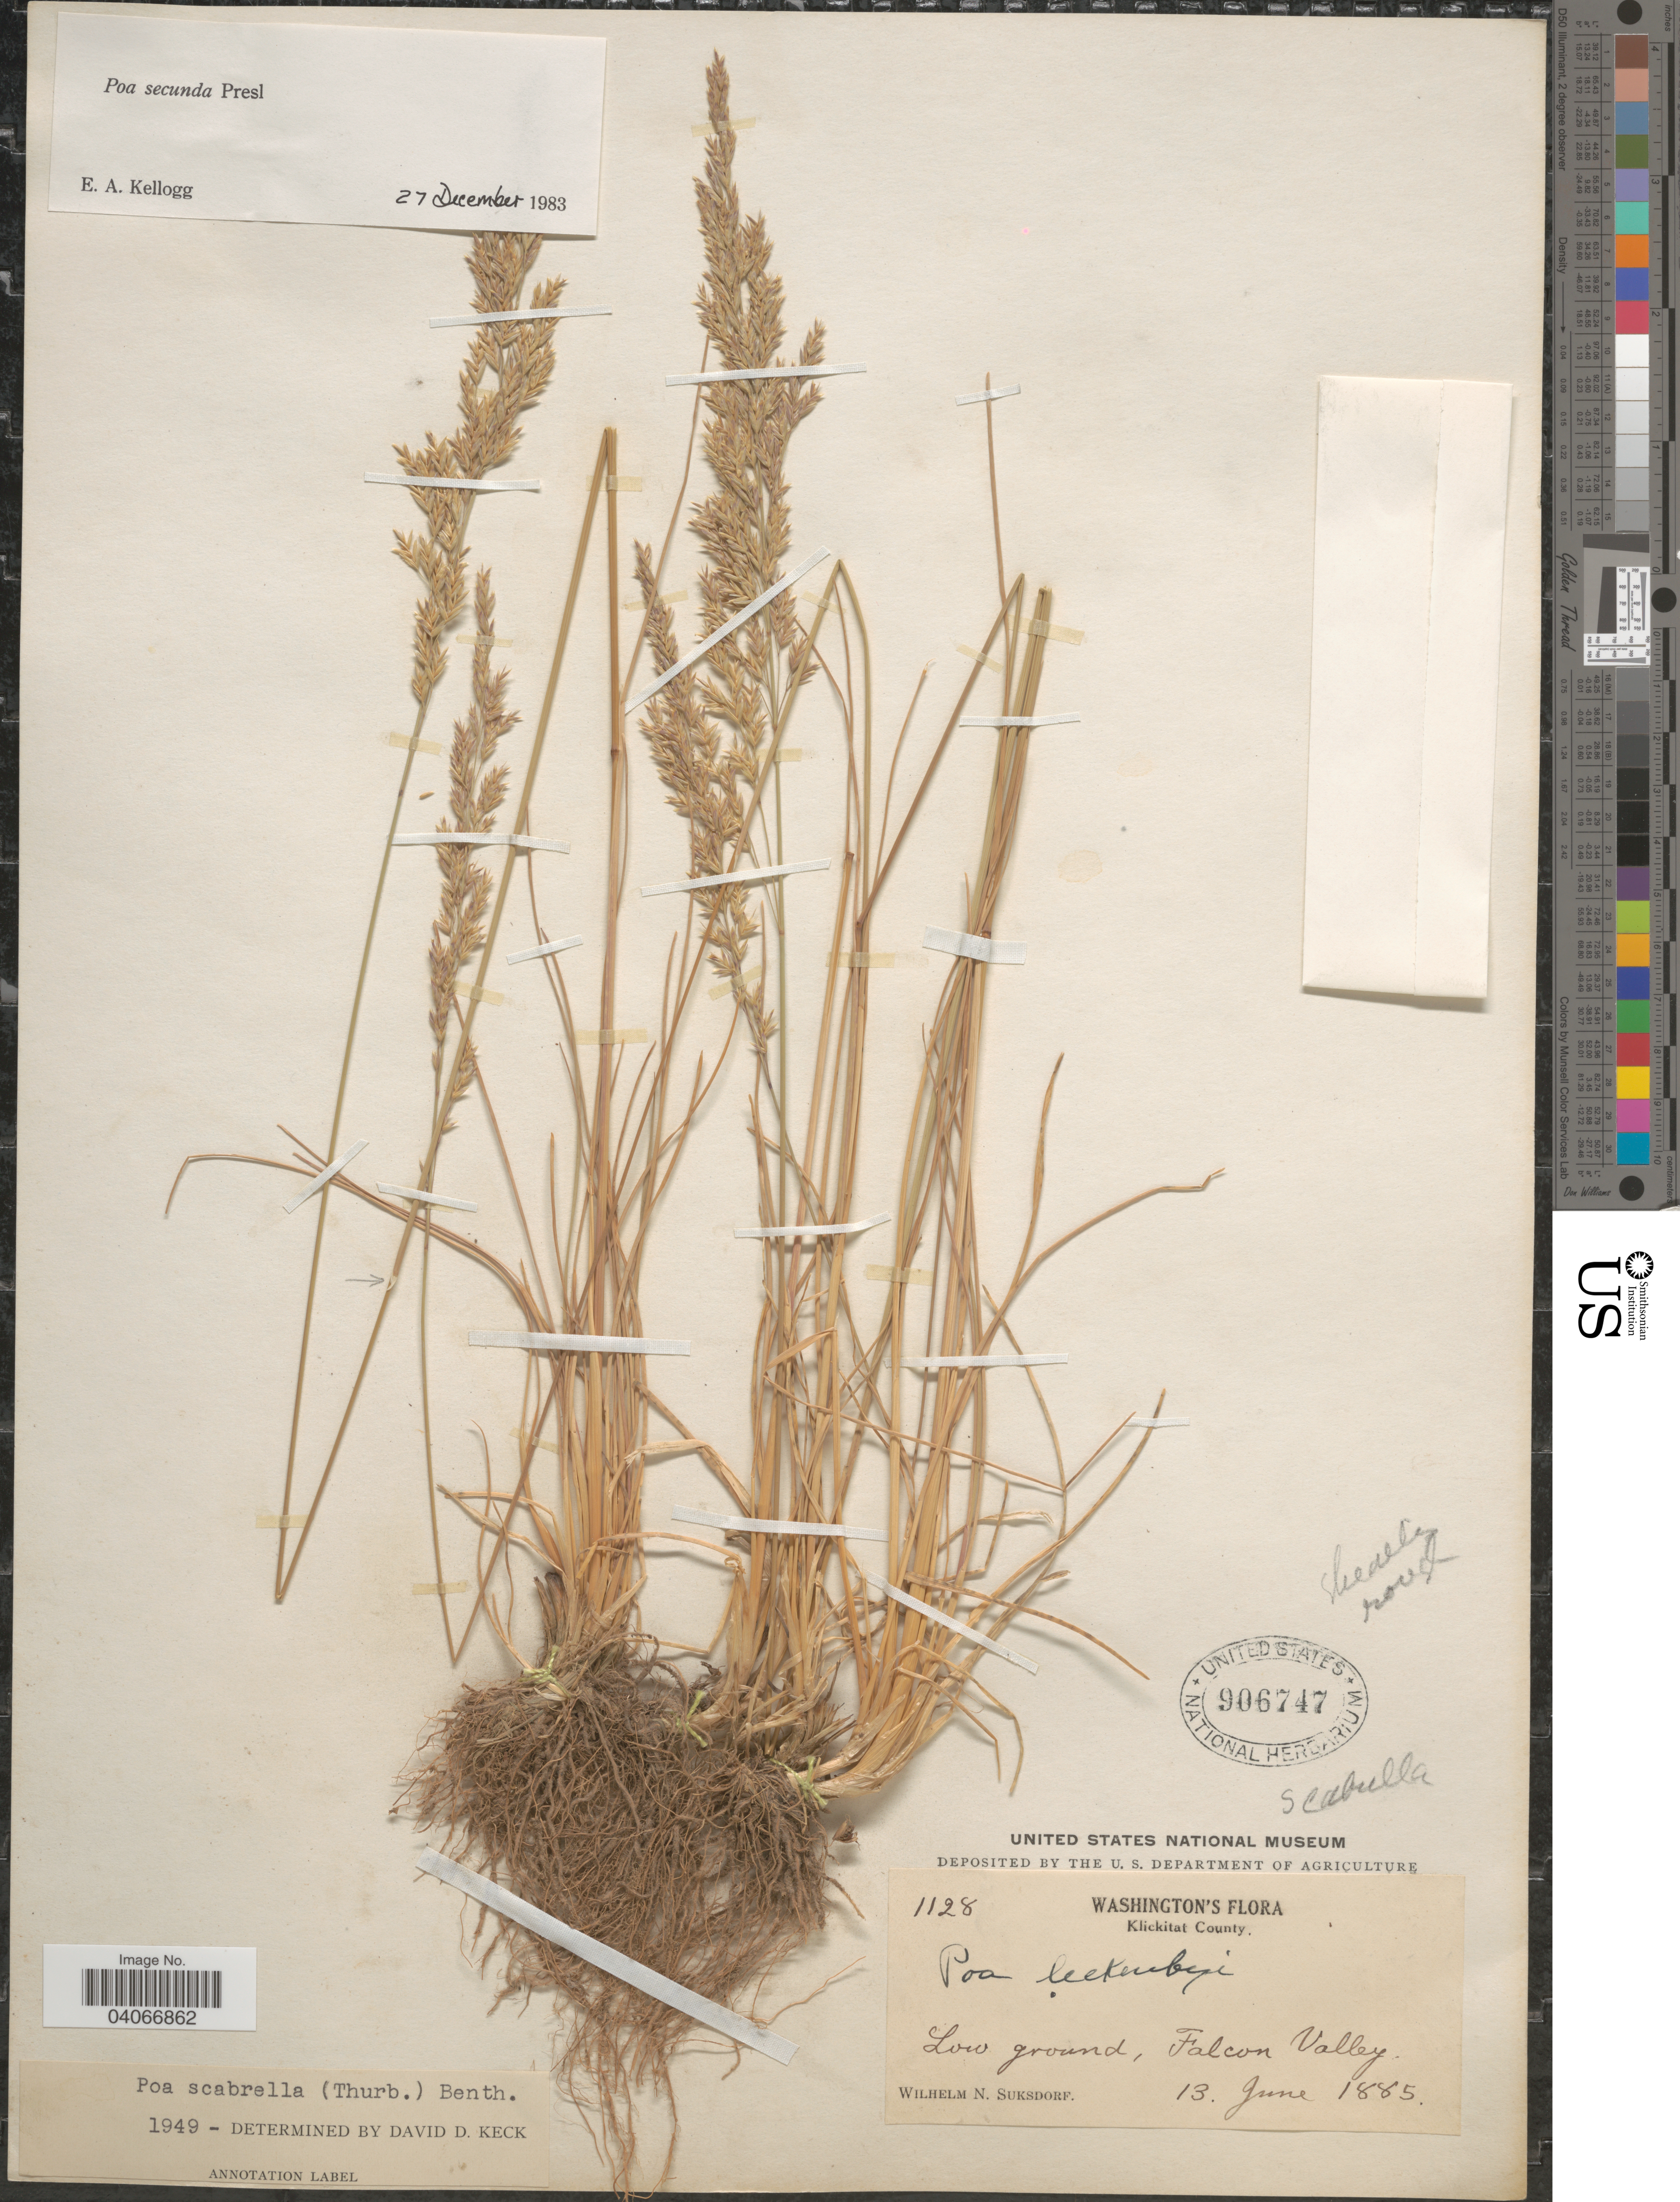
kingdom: Plantae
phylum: Tracheophyta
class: Liliopsida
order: Poales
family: Poaceae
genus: Poa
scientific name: Poa secunda subsp. secunda var. scabrella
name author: (Thurb.) Soreng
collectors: W. N. Suksdorf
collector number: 1128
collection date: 1885-06-13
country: United States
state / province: Washington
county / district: Klickitat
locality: Klickitat County. Low ground, Falcon Valley.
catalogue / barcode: US 906747